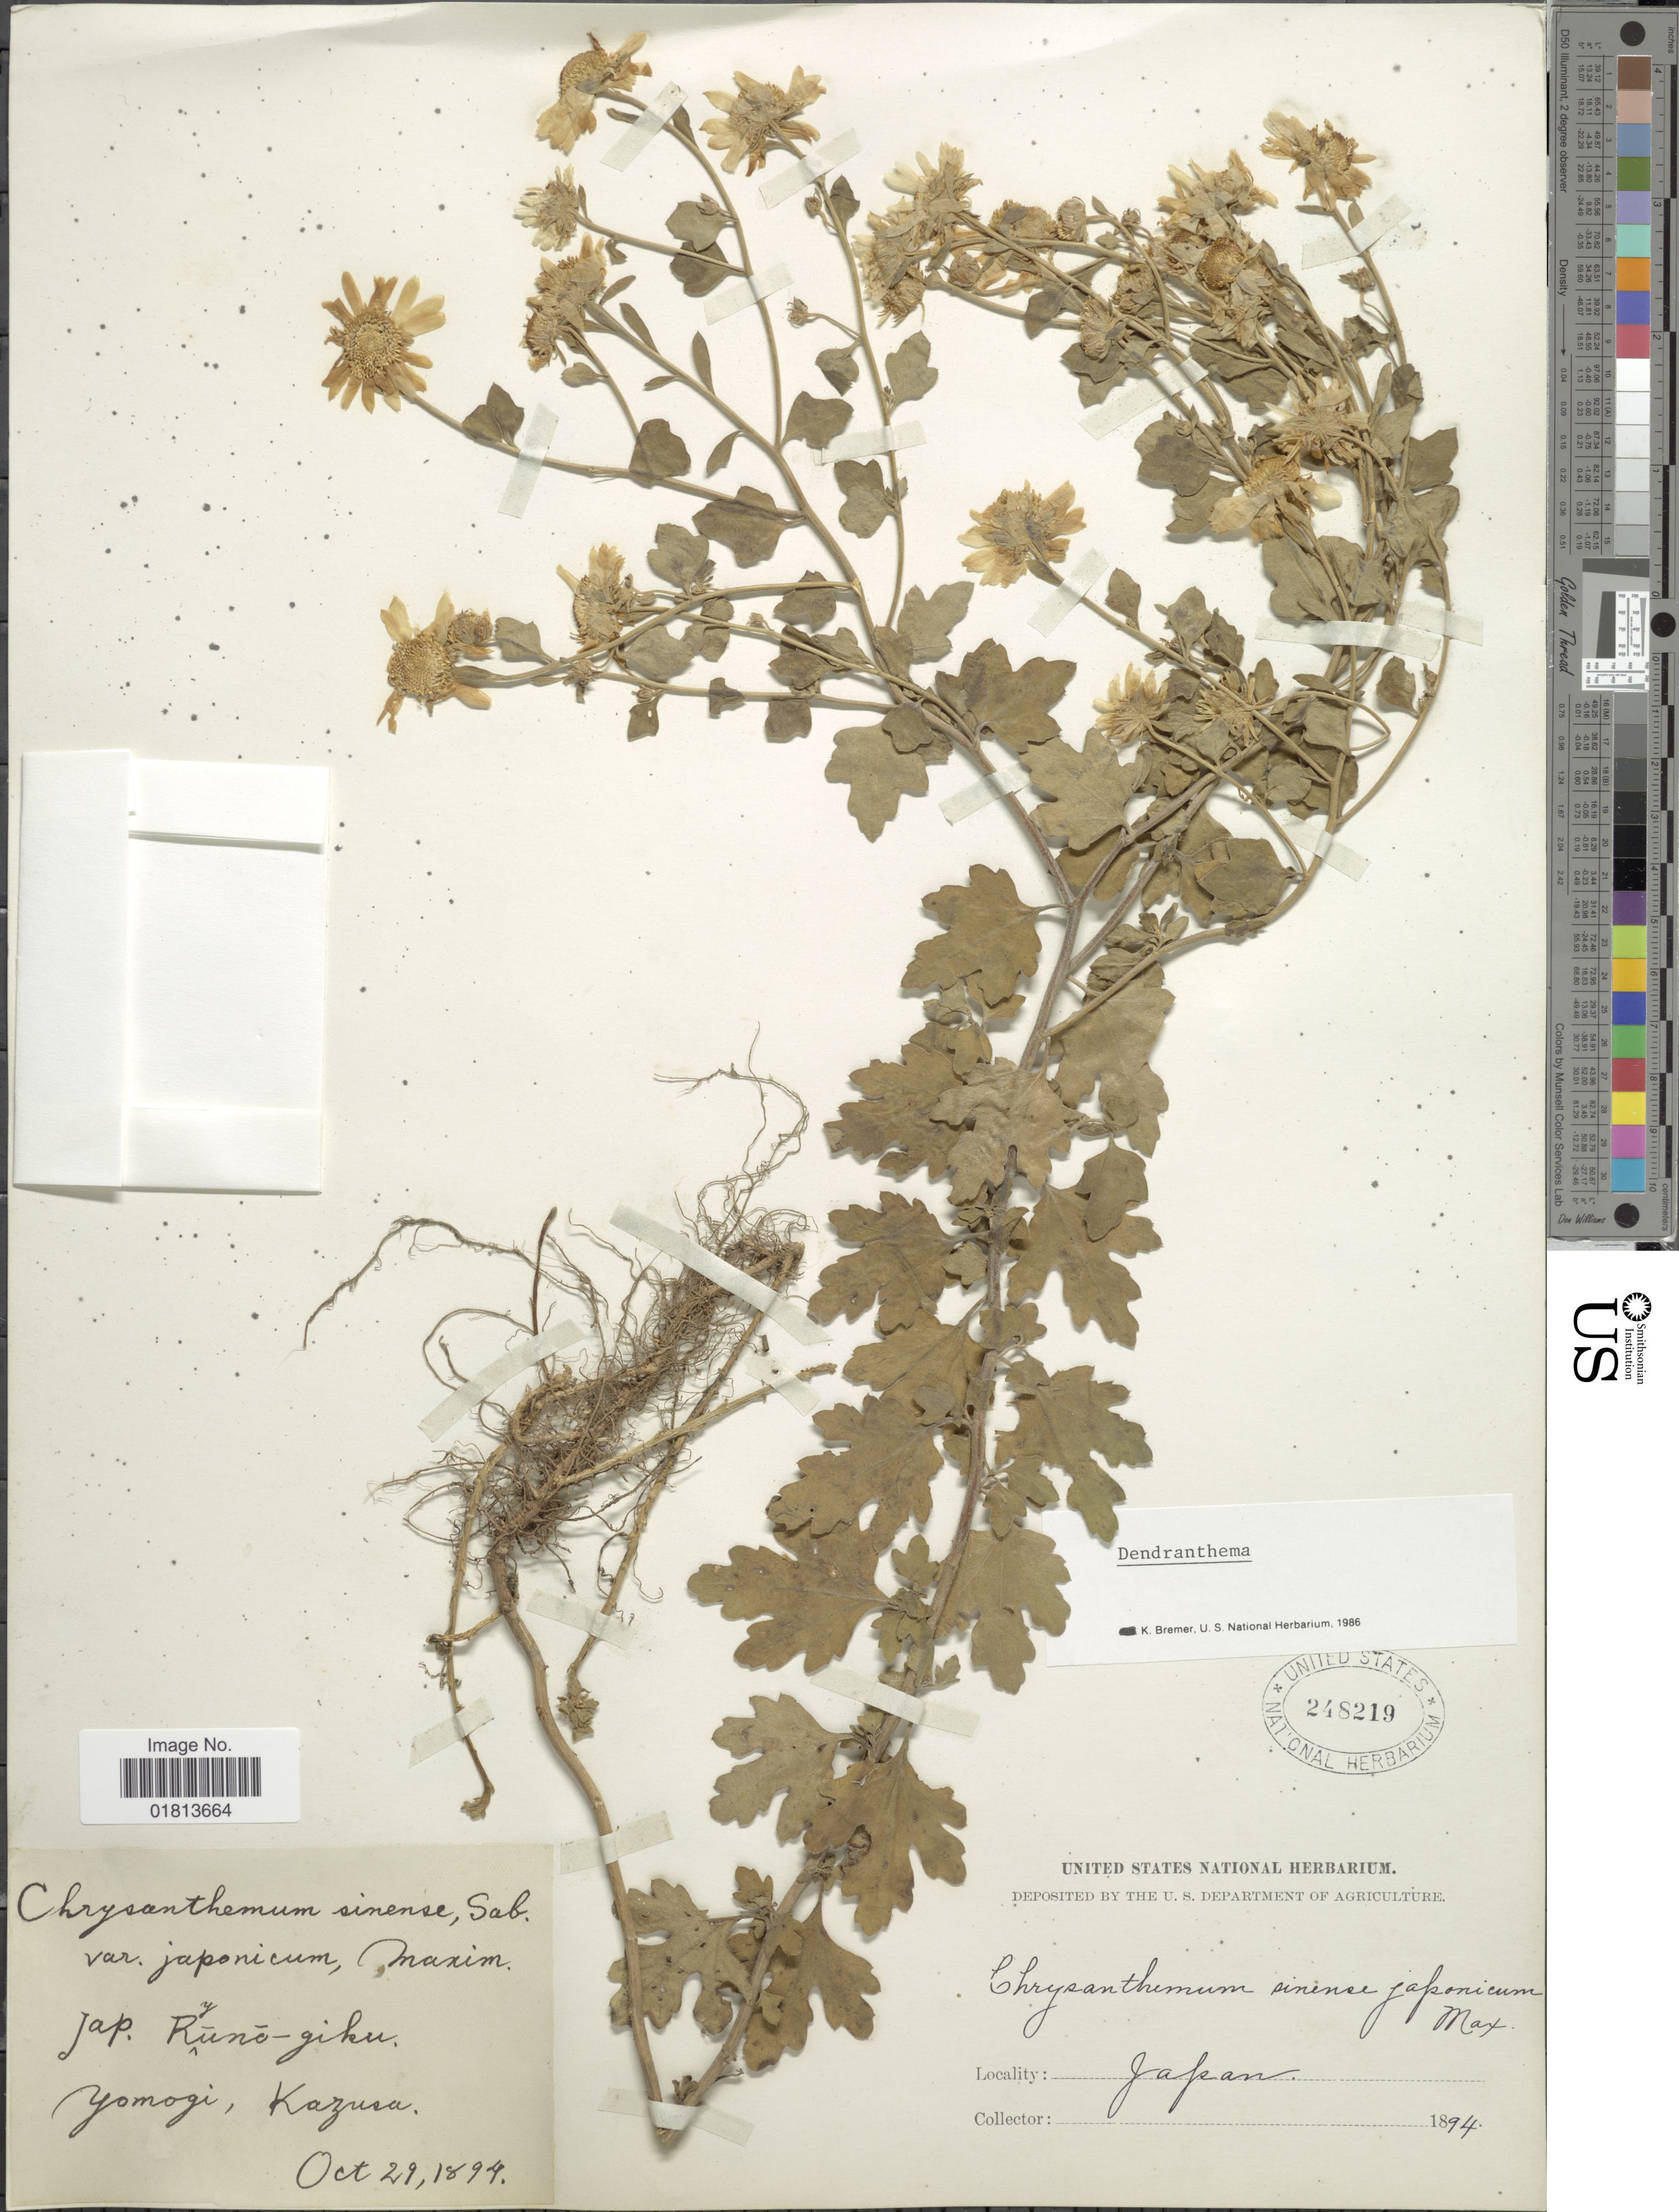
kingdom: Plantae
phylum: Tracheophyta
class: Magnoliopsida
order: Asterales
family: Asteraceae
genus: Dendranthema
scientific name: Dendranthema grandiflorum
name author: (Ramat.) Kitam.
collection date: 1894-10-29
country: Japan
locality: Jap., Ryuno-giku, Yomogi, Kazusa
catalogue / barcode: US 248219